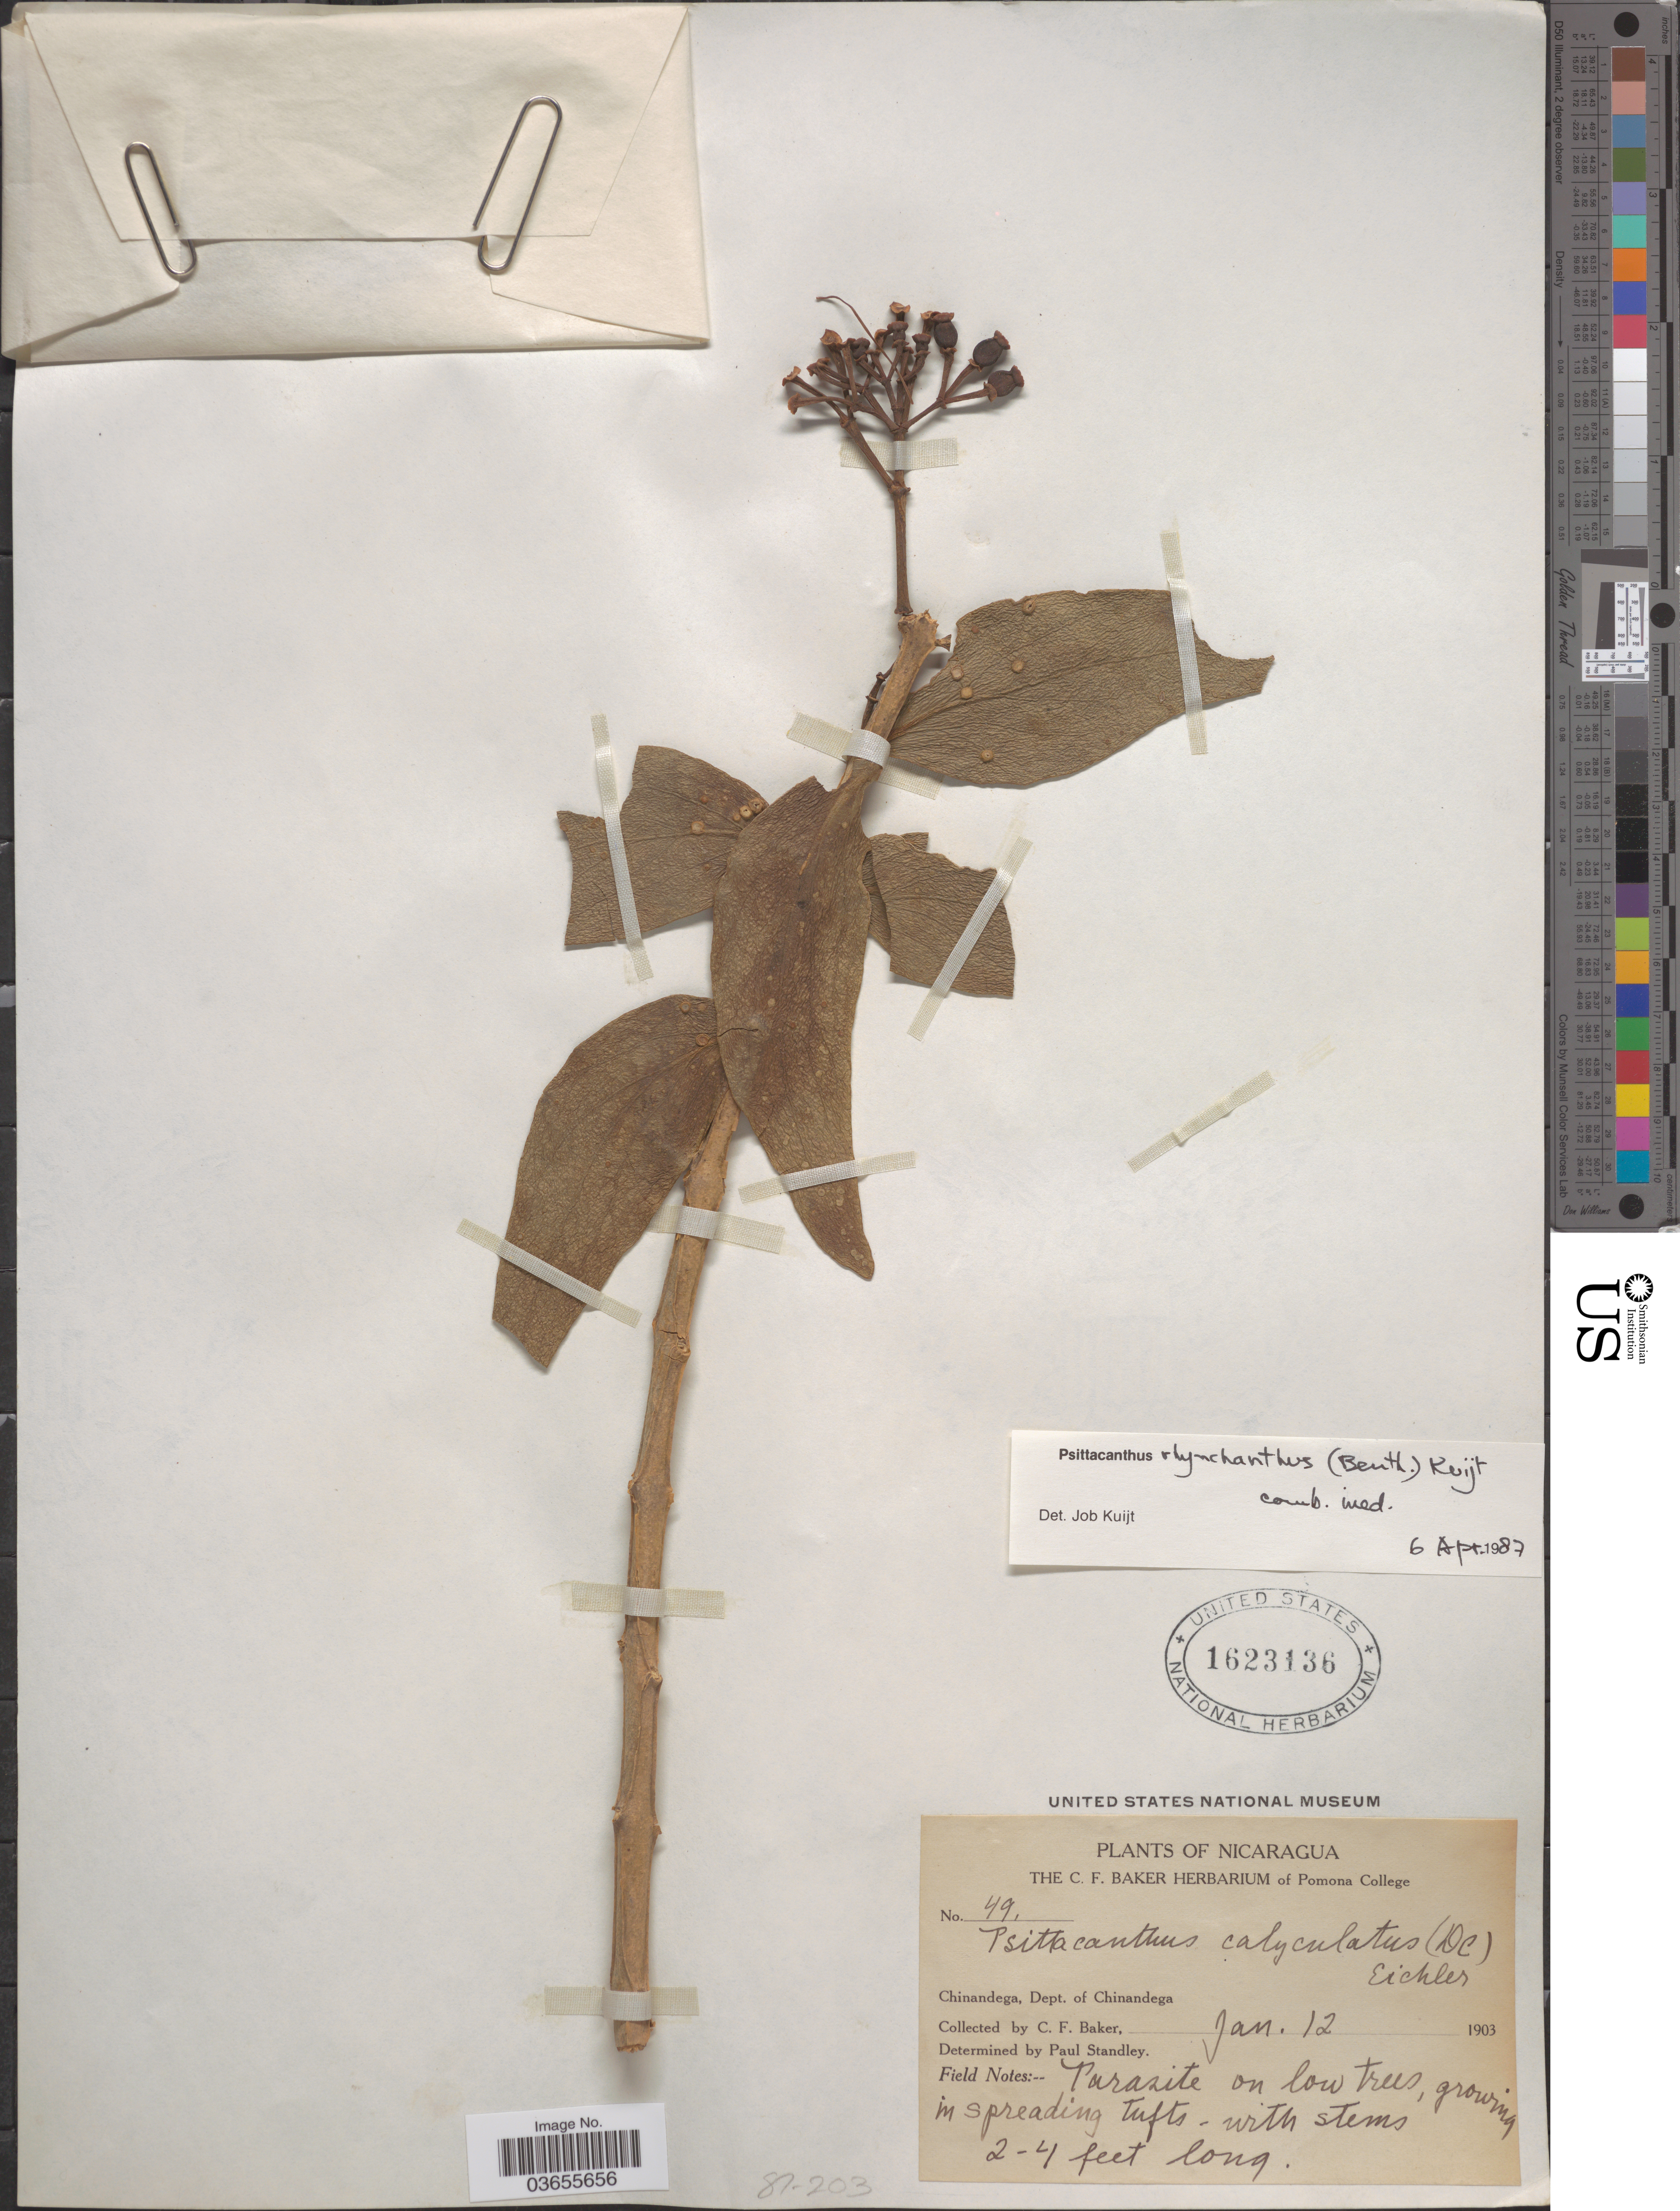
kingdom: Plantae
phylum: Tracheophyta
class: Magnoliopsida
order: Santalales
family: Loranthaceae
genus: Psittacanthus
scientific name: Psittacanthus rhynchanthus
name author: (Benth.) Kuijt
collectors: C. F. Baker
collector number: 49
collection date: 1903-01-12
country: Nicaragua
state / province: Chinandega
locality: Dept. of Chinandega.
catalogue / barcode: US 1623136